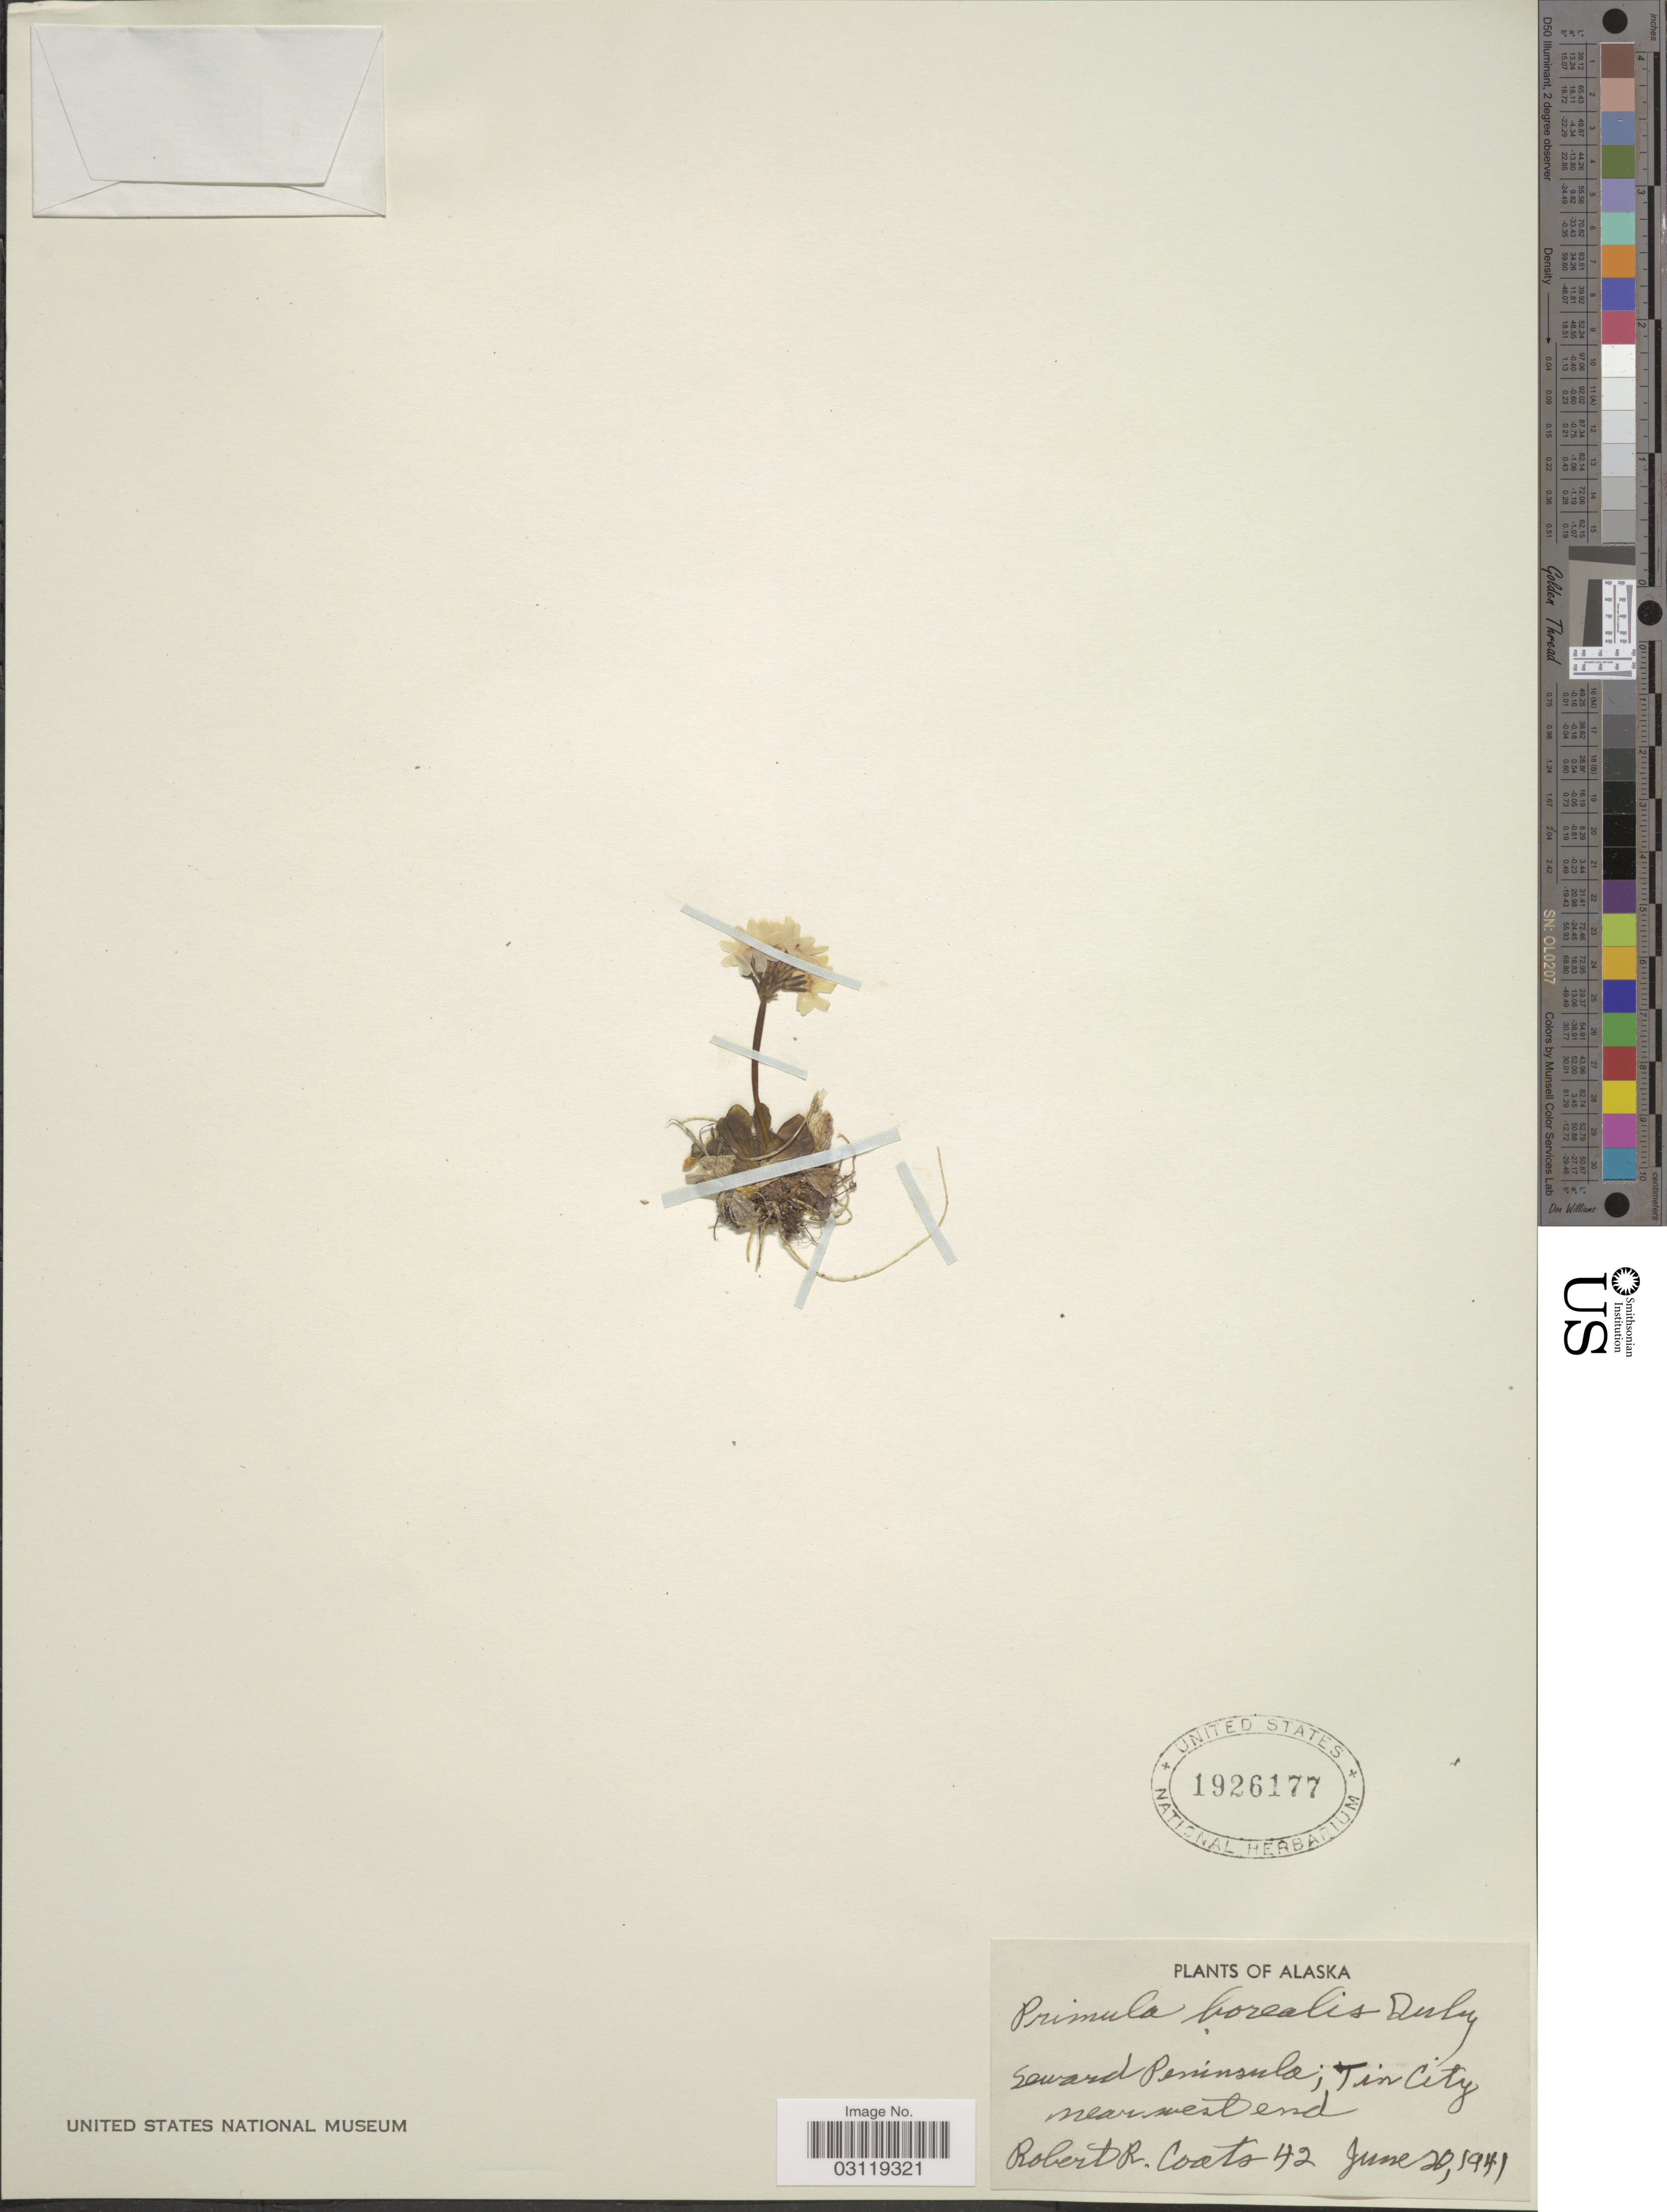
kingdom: Plantae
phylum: Tracheophyta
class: Magnoliopsida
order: Ericales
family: Primulaceae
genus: Primula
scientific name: Primula borealis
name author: Duby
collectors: R. Coats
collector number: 42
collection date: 1941-06-20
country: United States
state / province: Alaska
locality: Seward Peninsula; Tin City near west end.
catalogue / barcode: US 1926177